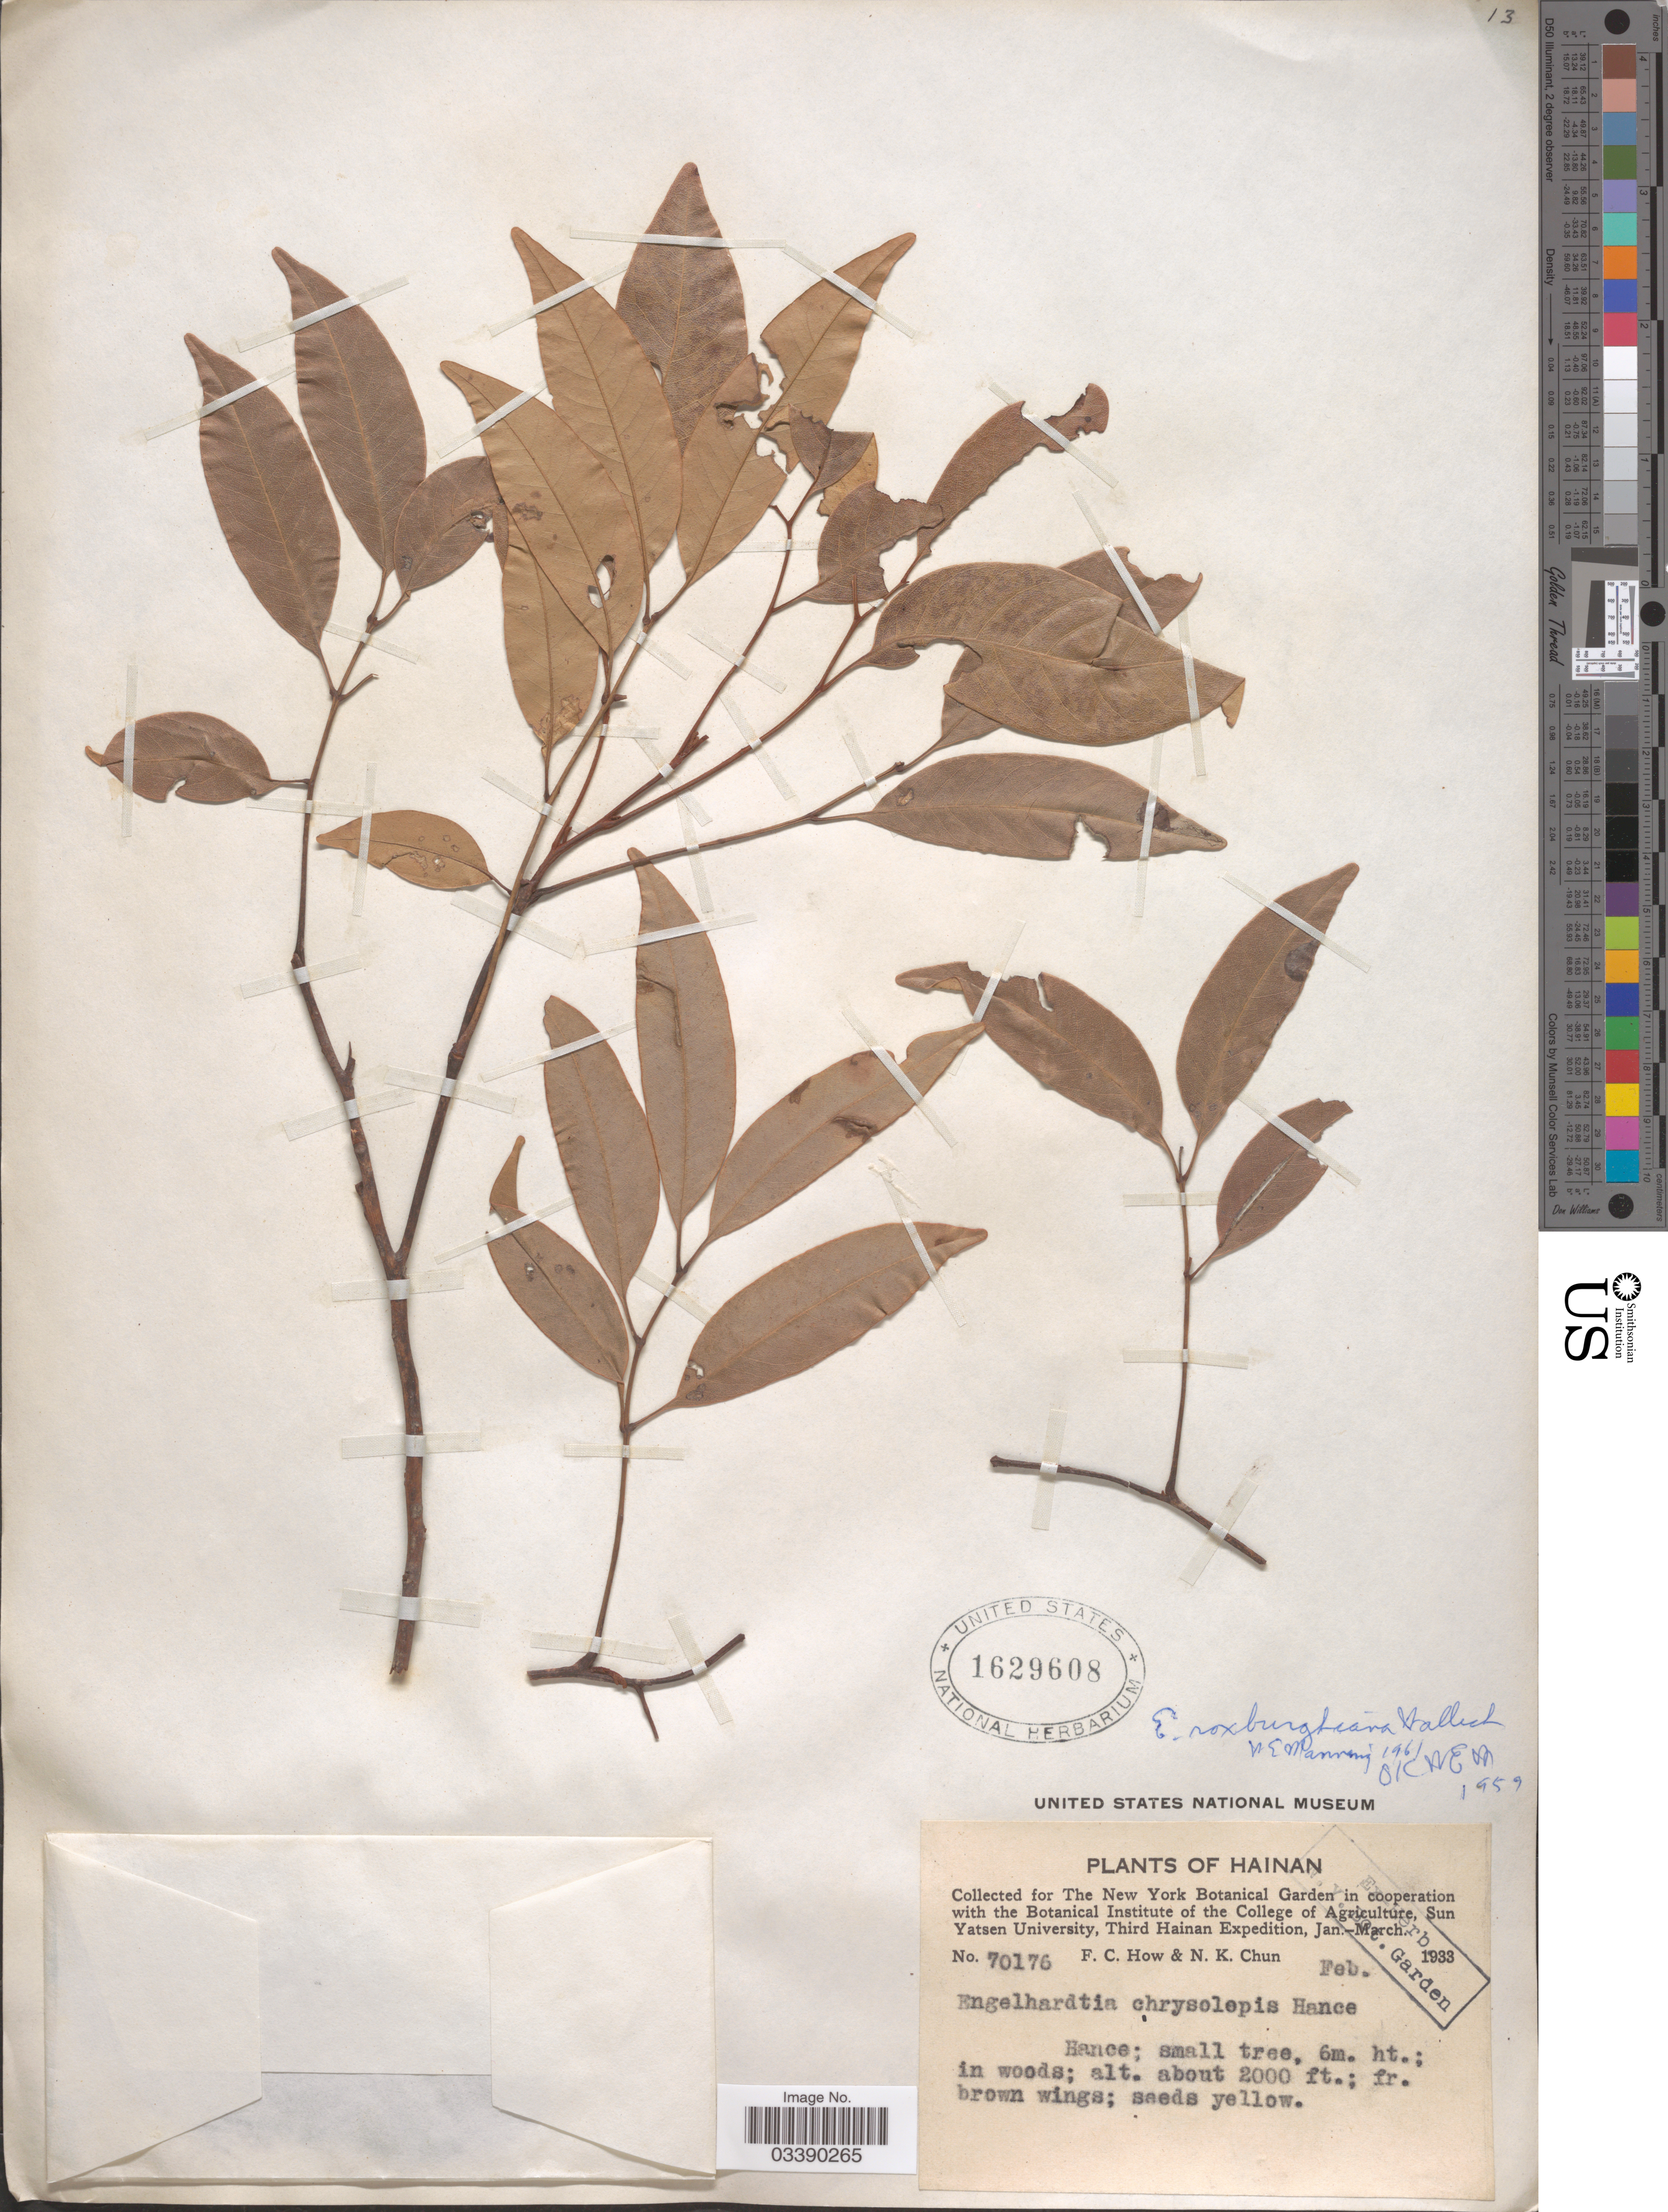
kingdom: Plantae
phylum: Tracheophyta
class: Magnoliopsida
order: Fagales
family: Juglandaceae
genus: Engelhardia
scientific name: Engelhardia roxburghiana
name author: Lindl.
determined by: Strong, M. T., (US), Smithsonian Institution - National Museum of Natural History (UNITED STATES)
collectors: F. C. How & N. K. Chun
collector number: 70176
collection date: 1933-02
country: China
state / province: Hainan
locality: Hance.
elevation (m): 610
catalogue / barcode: US 1629608